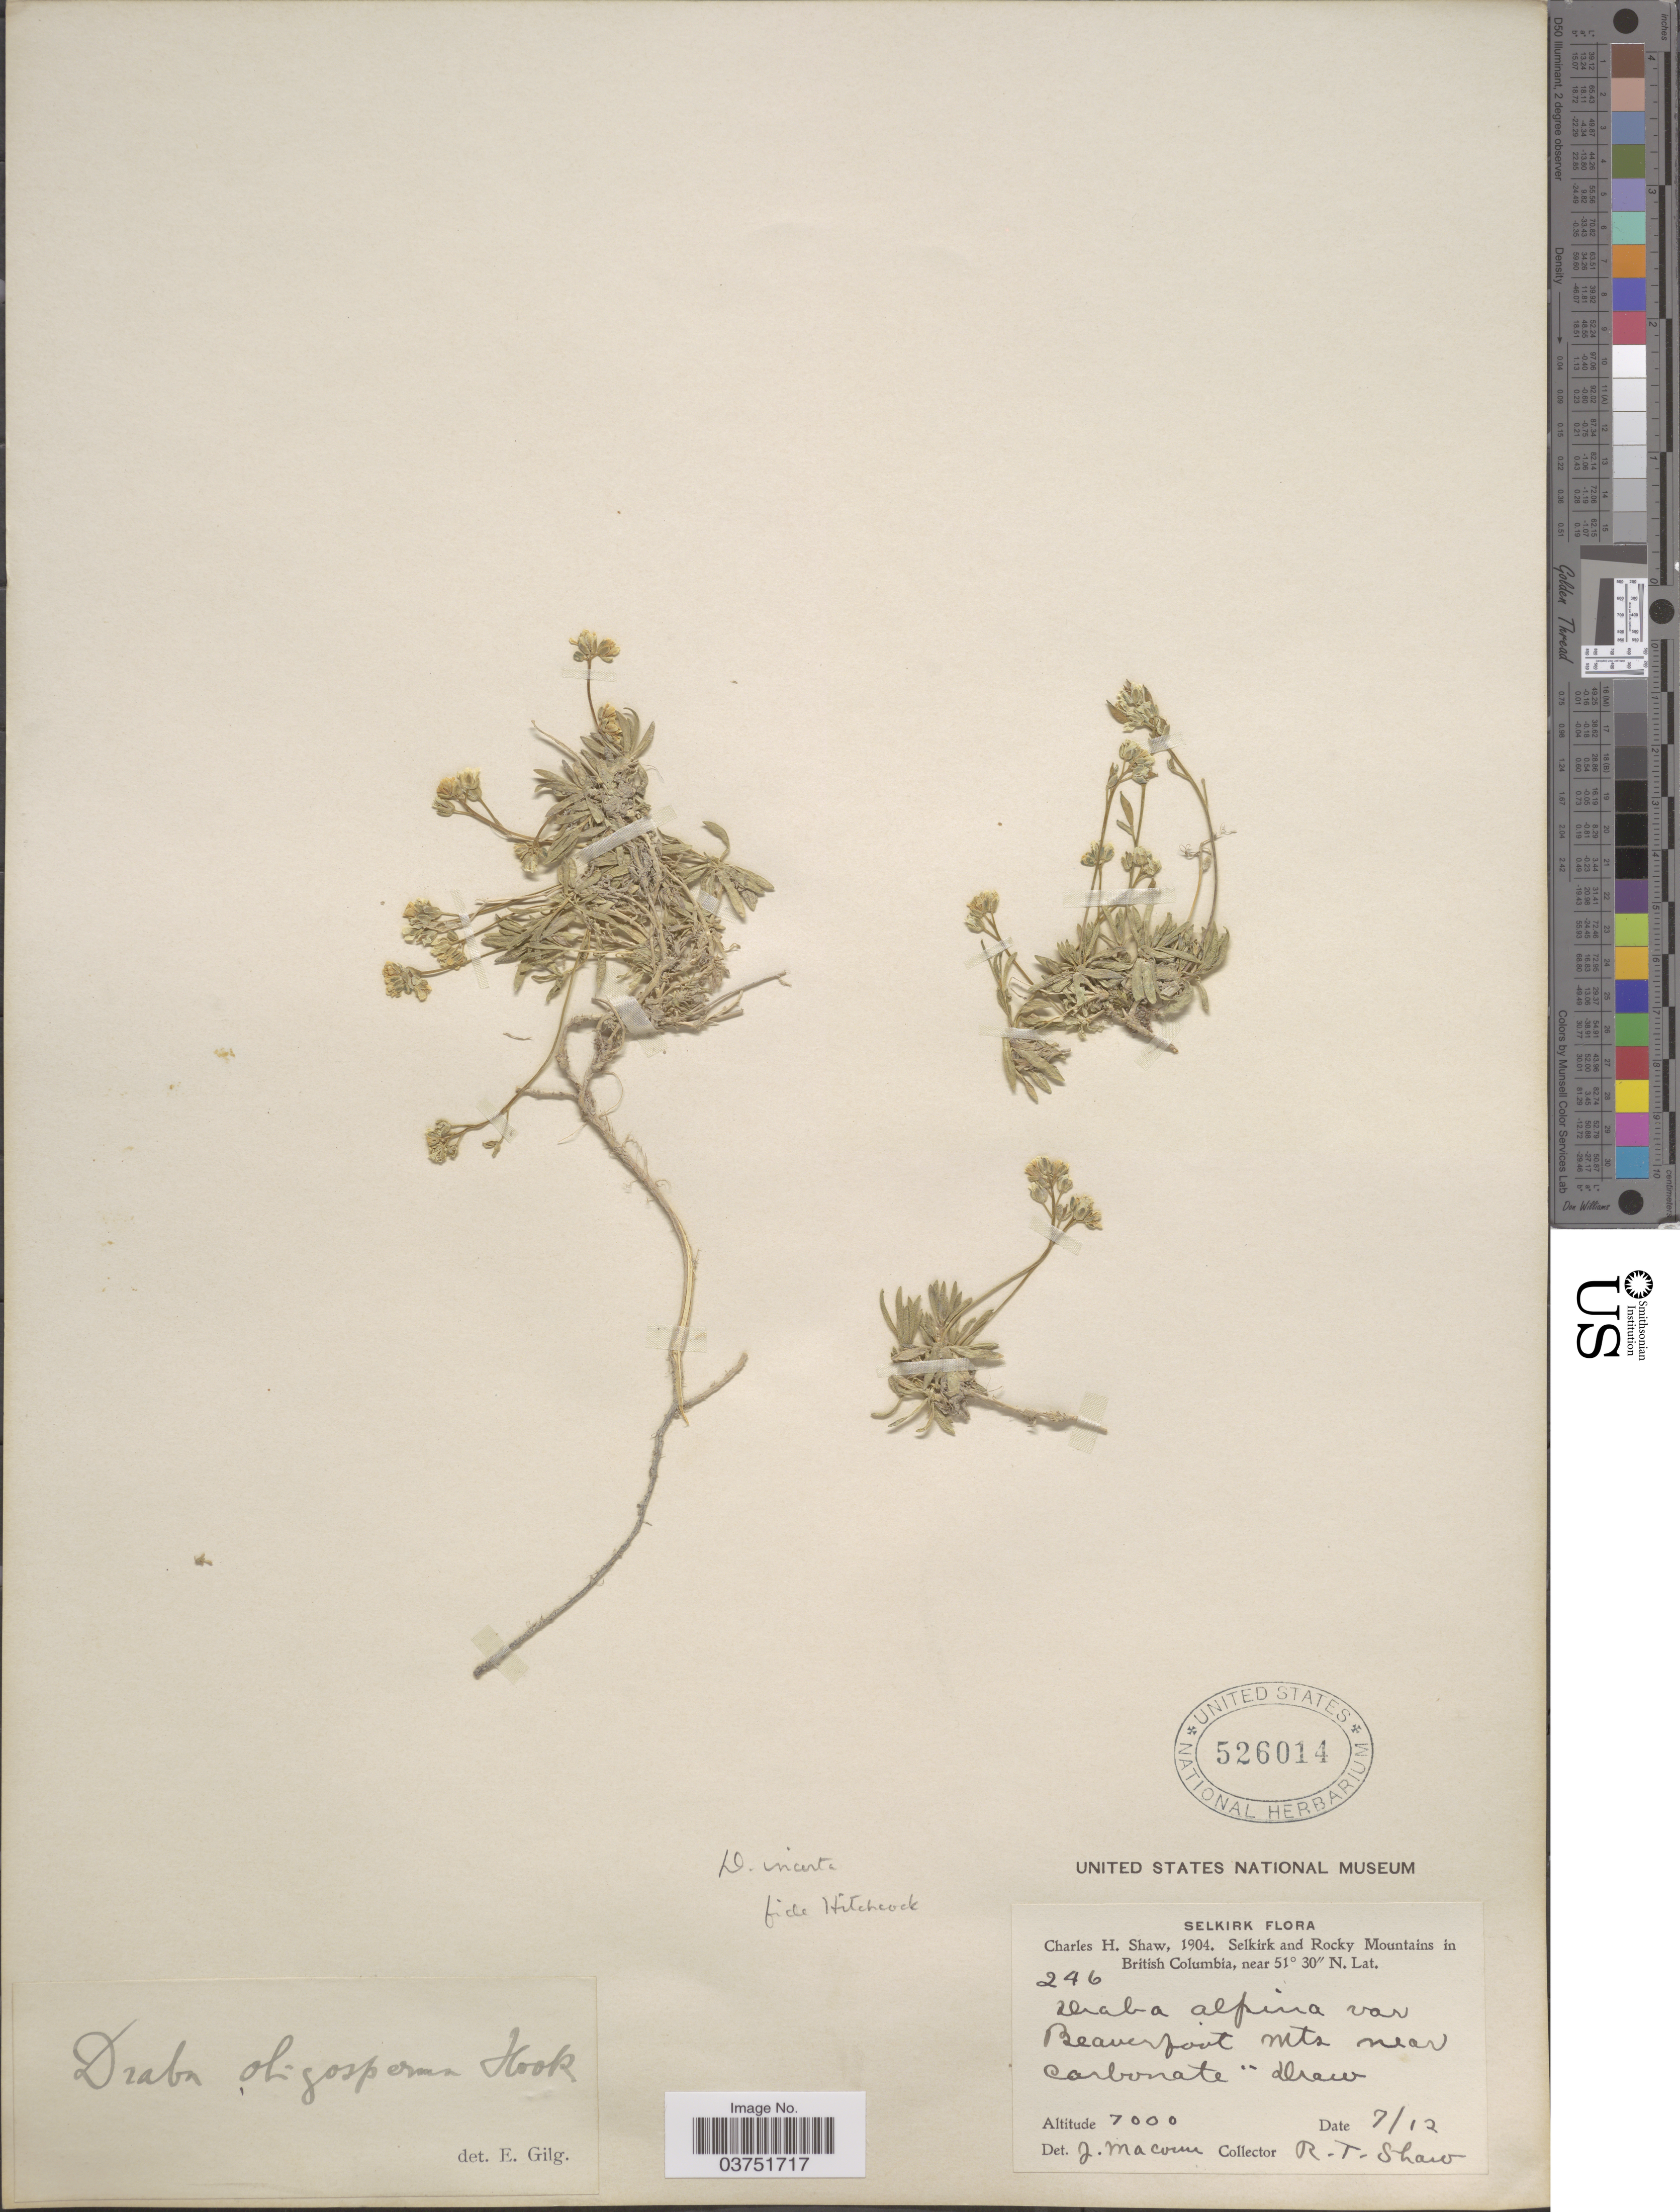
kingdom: Plantae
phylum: Tracheophyta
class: Magnoliopsida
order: Brassicales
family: Brassicaceae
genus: Draba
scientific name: Draba incerta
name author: Payson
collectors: R. T. Shaw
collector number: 246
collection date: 1904-07-12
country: Canada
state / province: British Columbia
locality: Selkirk and Rocky Mountains in British Columbia. Beaverpoint Mts near Carbonate Draw.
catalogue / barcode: US 526014